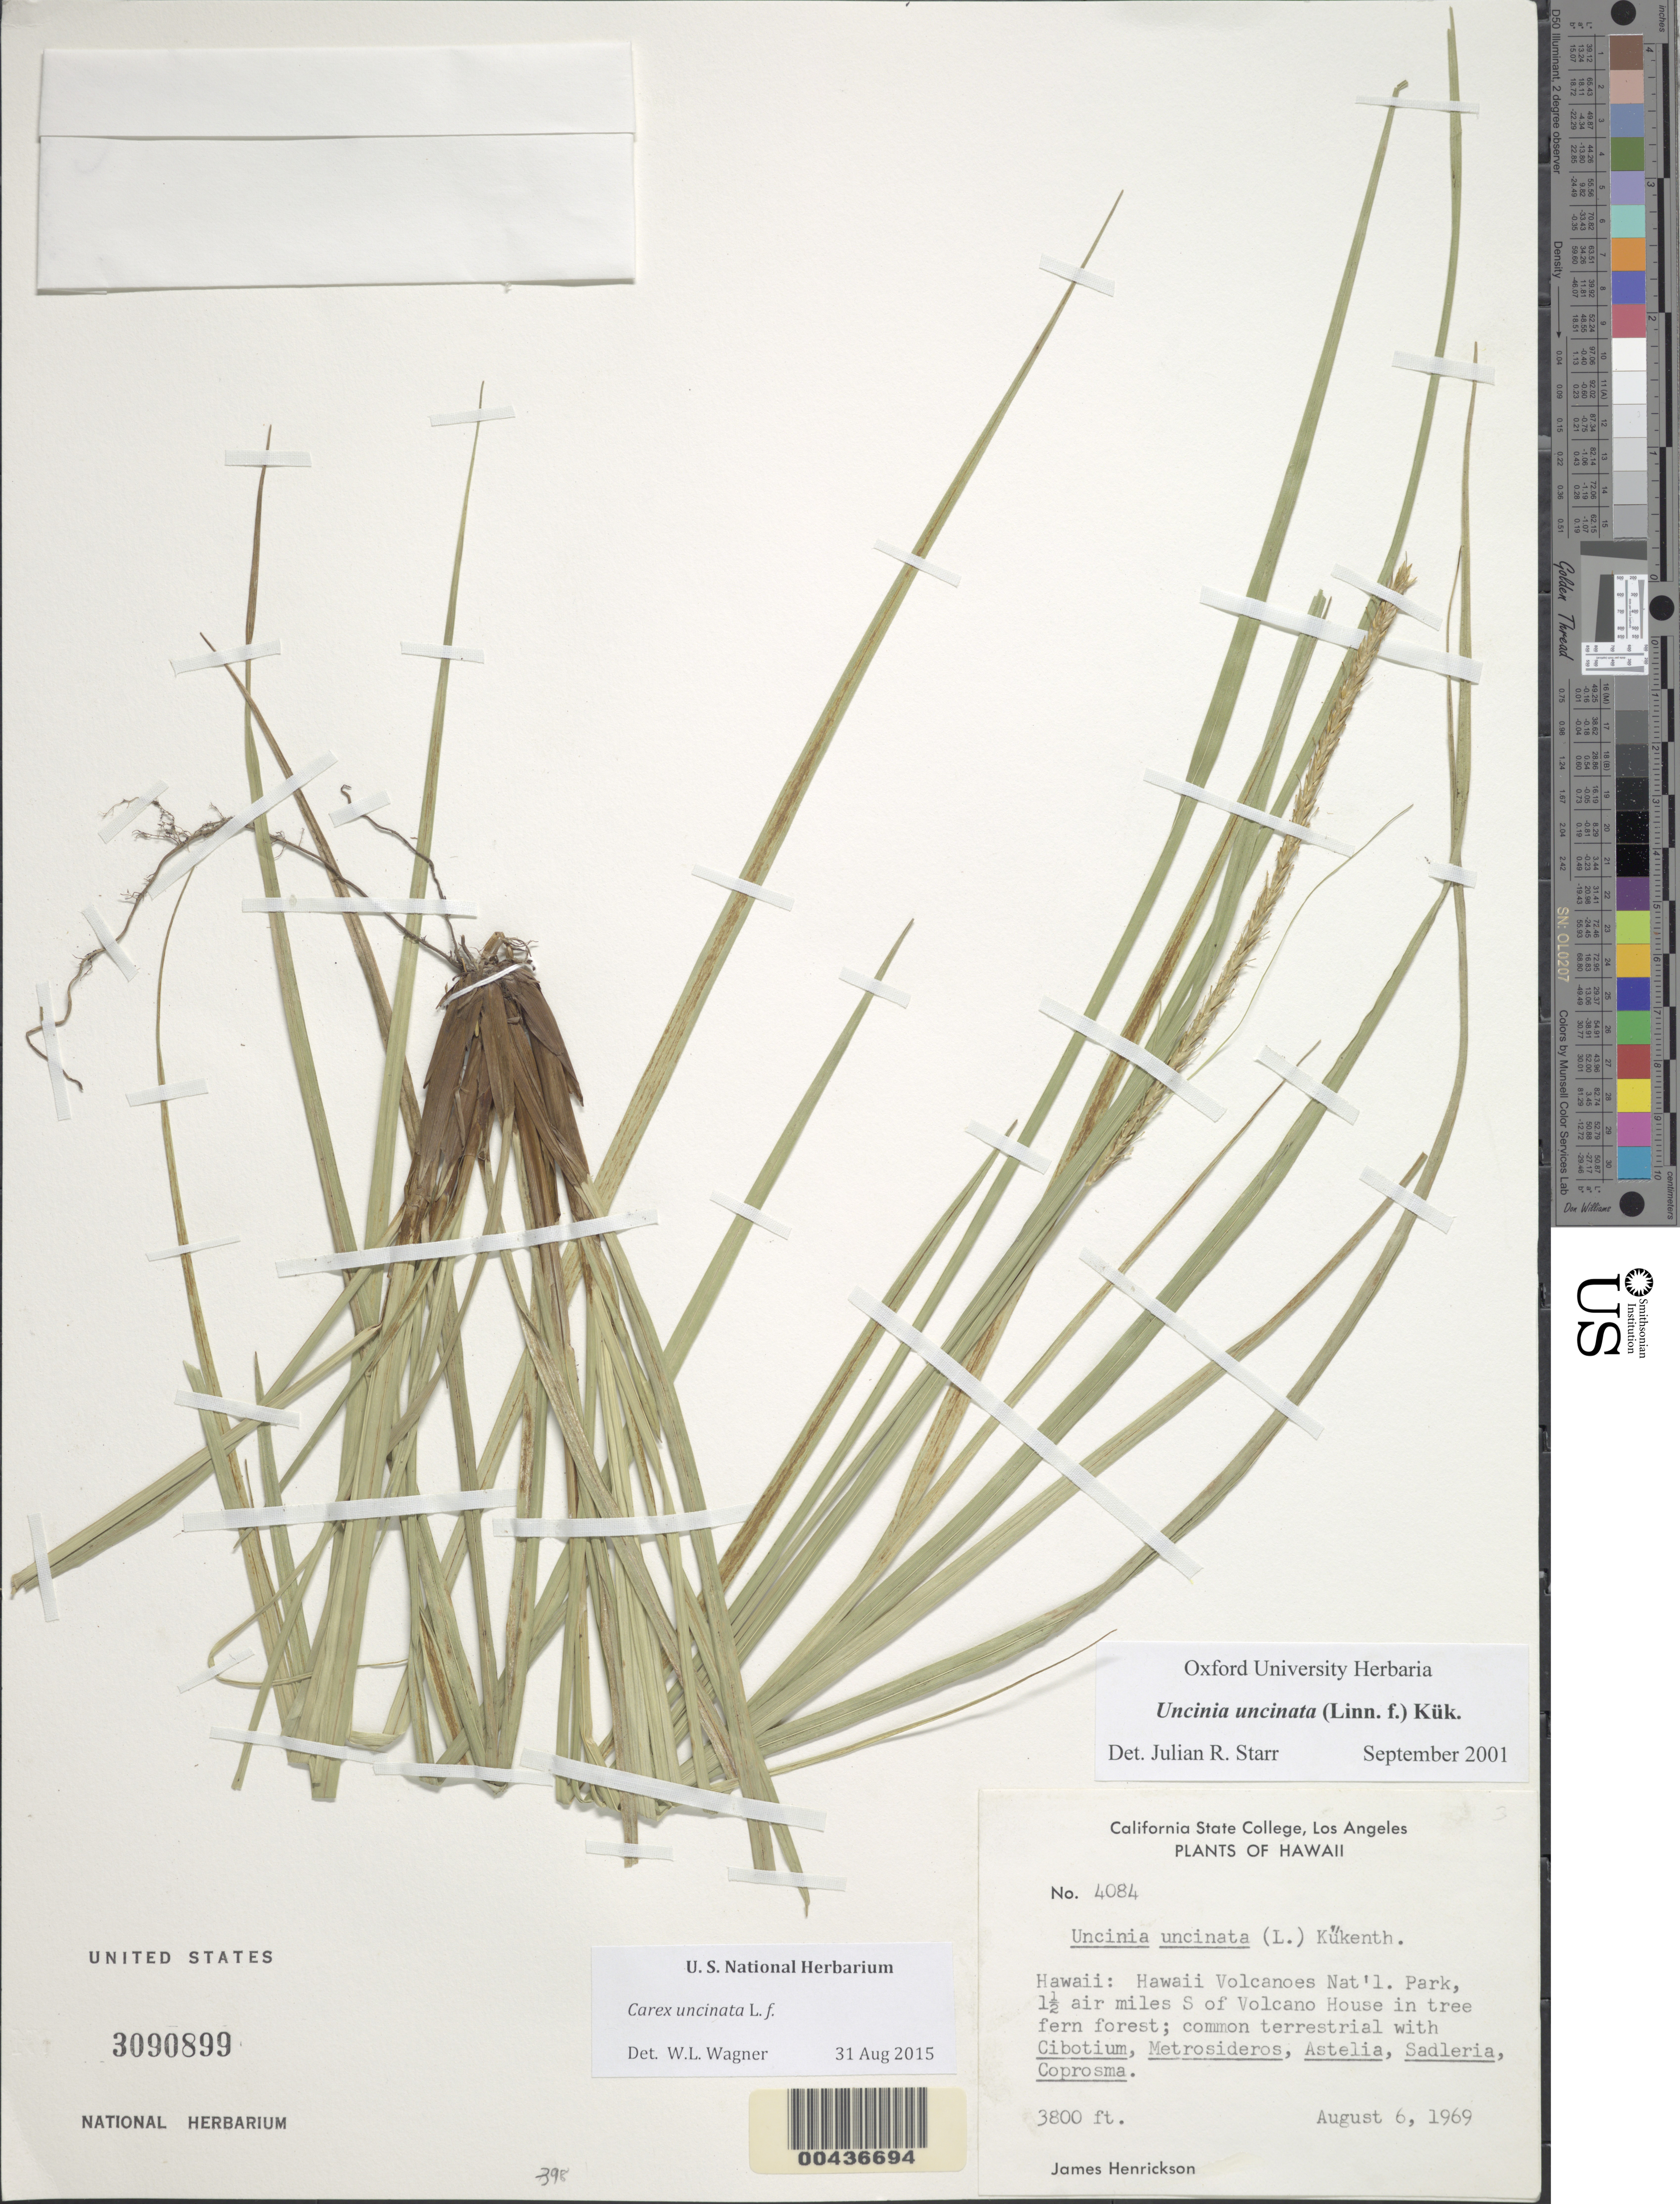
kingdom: Plantae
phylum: Tracheophyta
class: Liliopsida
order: Poales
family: Cyperaceae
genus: Carex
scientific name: Carex uncinata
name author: L. f.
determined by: Wagner, W. L., (BOT), Smithsonian Institution - National Museum of Natural History (UNITED STATES)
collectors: J. S. Henrickson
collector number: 4084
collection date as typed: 6 Aug 1969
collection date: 1969-08-06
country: United States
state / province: Hawaii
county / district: Hawaii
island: Hawaii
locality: Hawaii Volcanoes National Park, 1.5 air mi S of Volcano House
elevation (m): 1158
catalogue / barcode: US 3090899